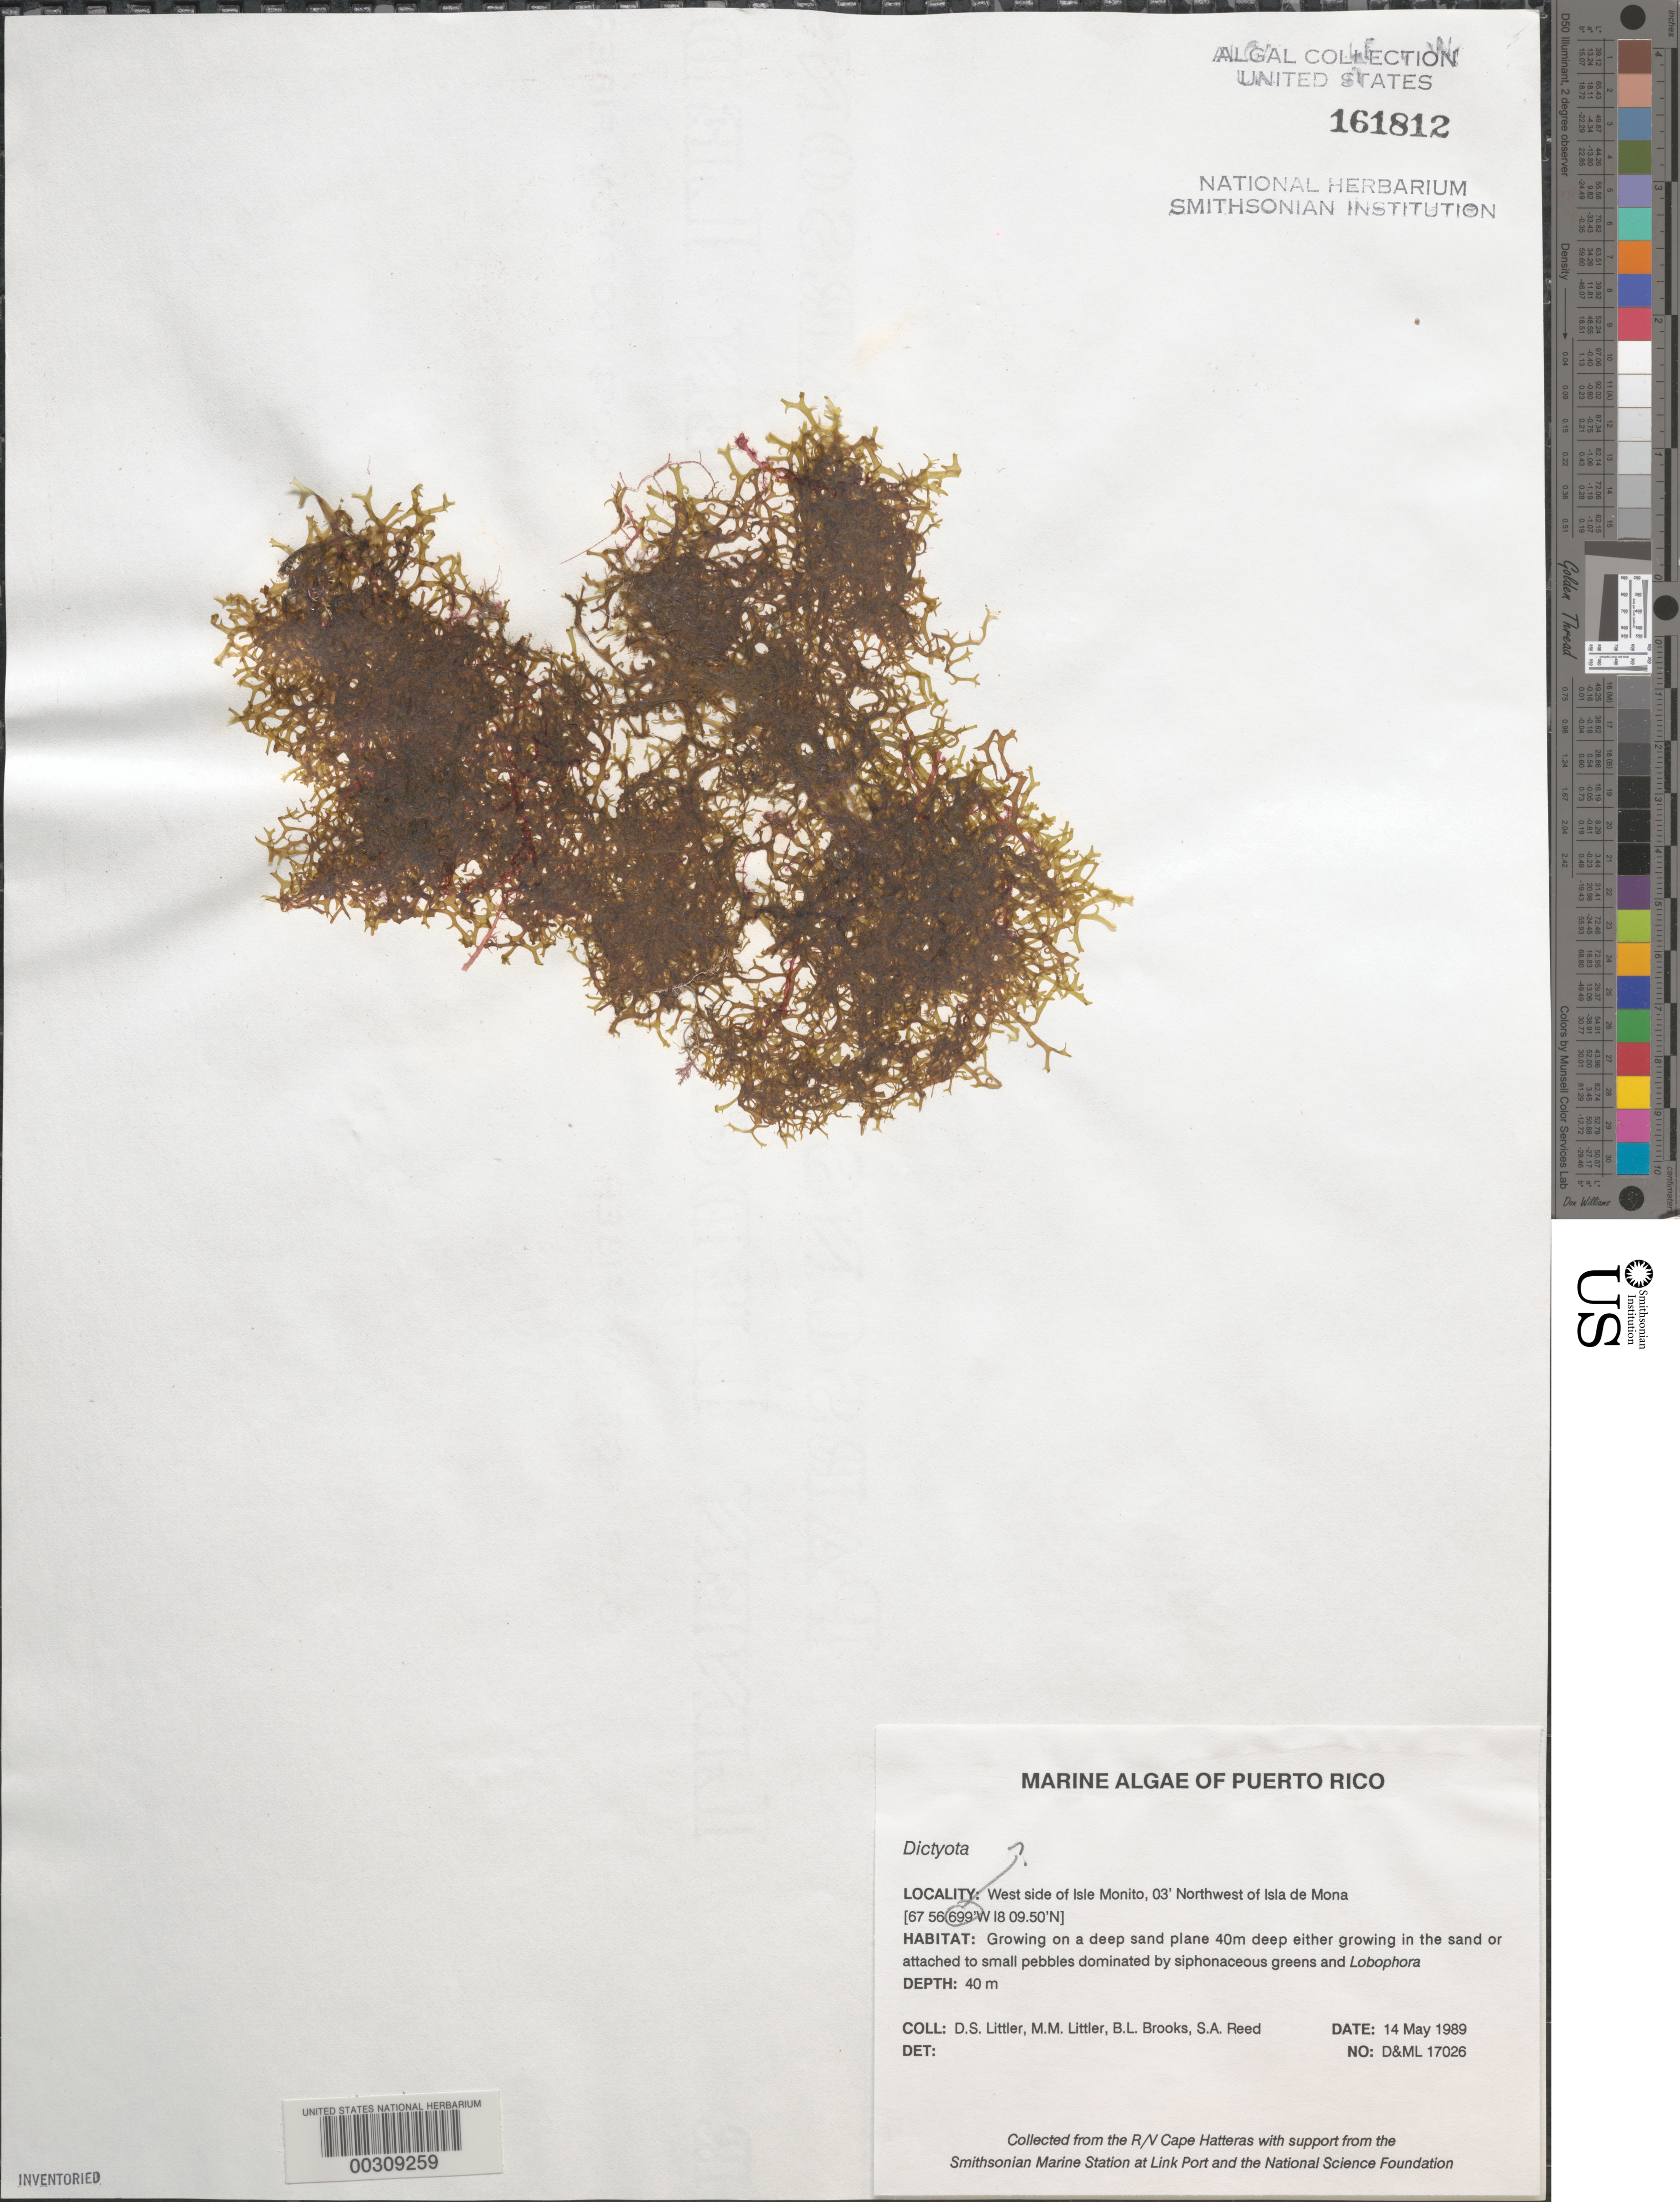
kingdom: Chromista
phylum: Ochrophyta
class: Phaeophyceae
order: Dictyotales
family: Dictyotaceae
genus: Dictyota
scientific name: Dictyota sp.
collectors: D. S. Littler, M. M. Littler, B. Brooks & S. Reed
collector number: D&ML 17026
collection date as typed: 14 May 1989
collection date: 1989-05-14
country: Puerto Rico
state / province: Mayaguez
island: Isla de Mona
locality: Isla Monito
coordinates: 18 09.30' N, 67 56.70' W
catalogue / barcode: US 161812